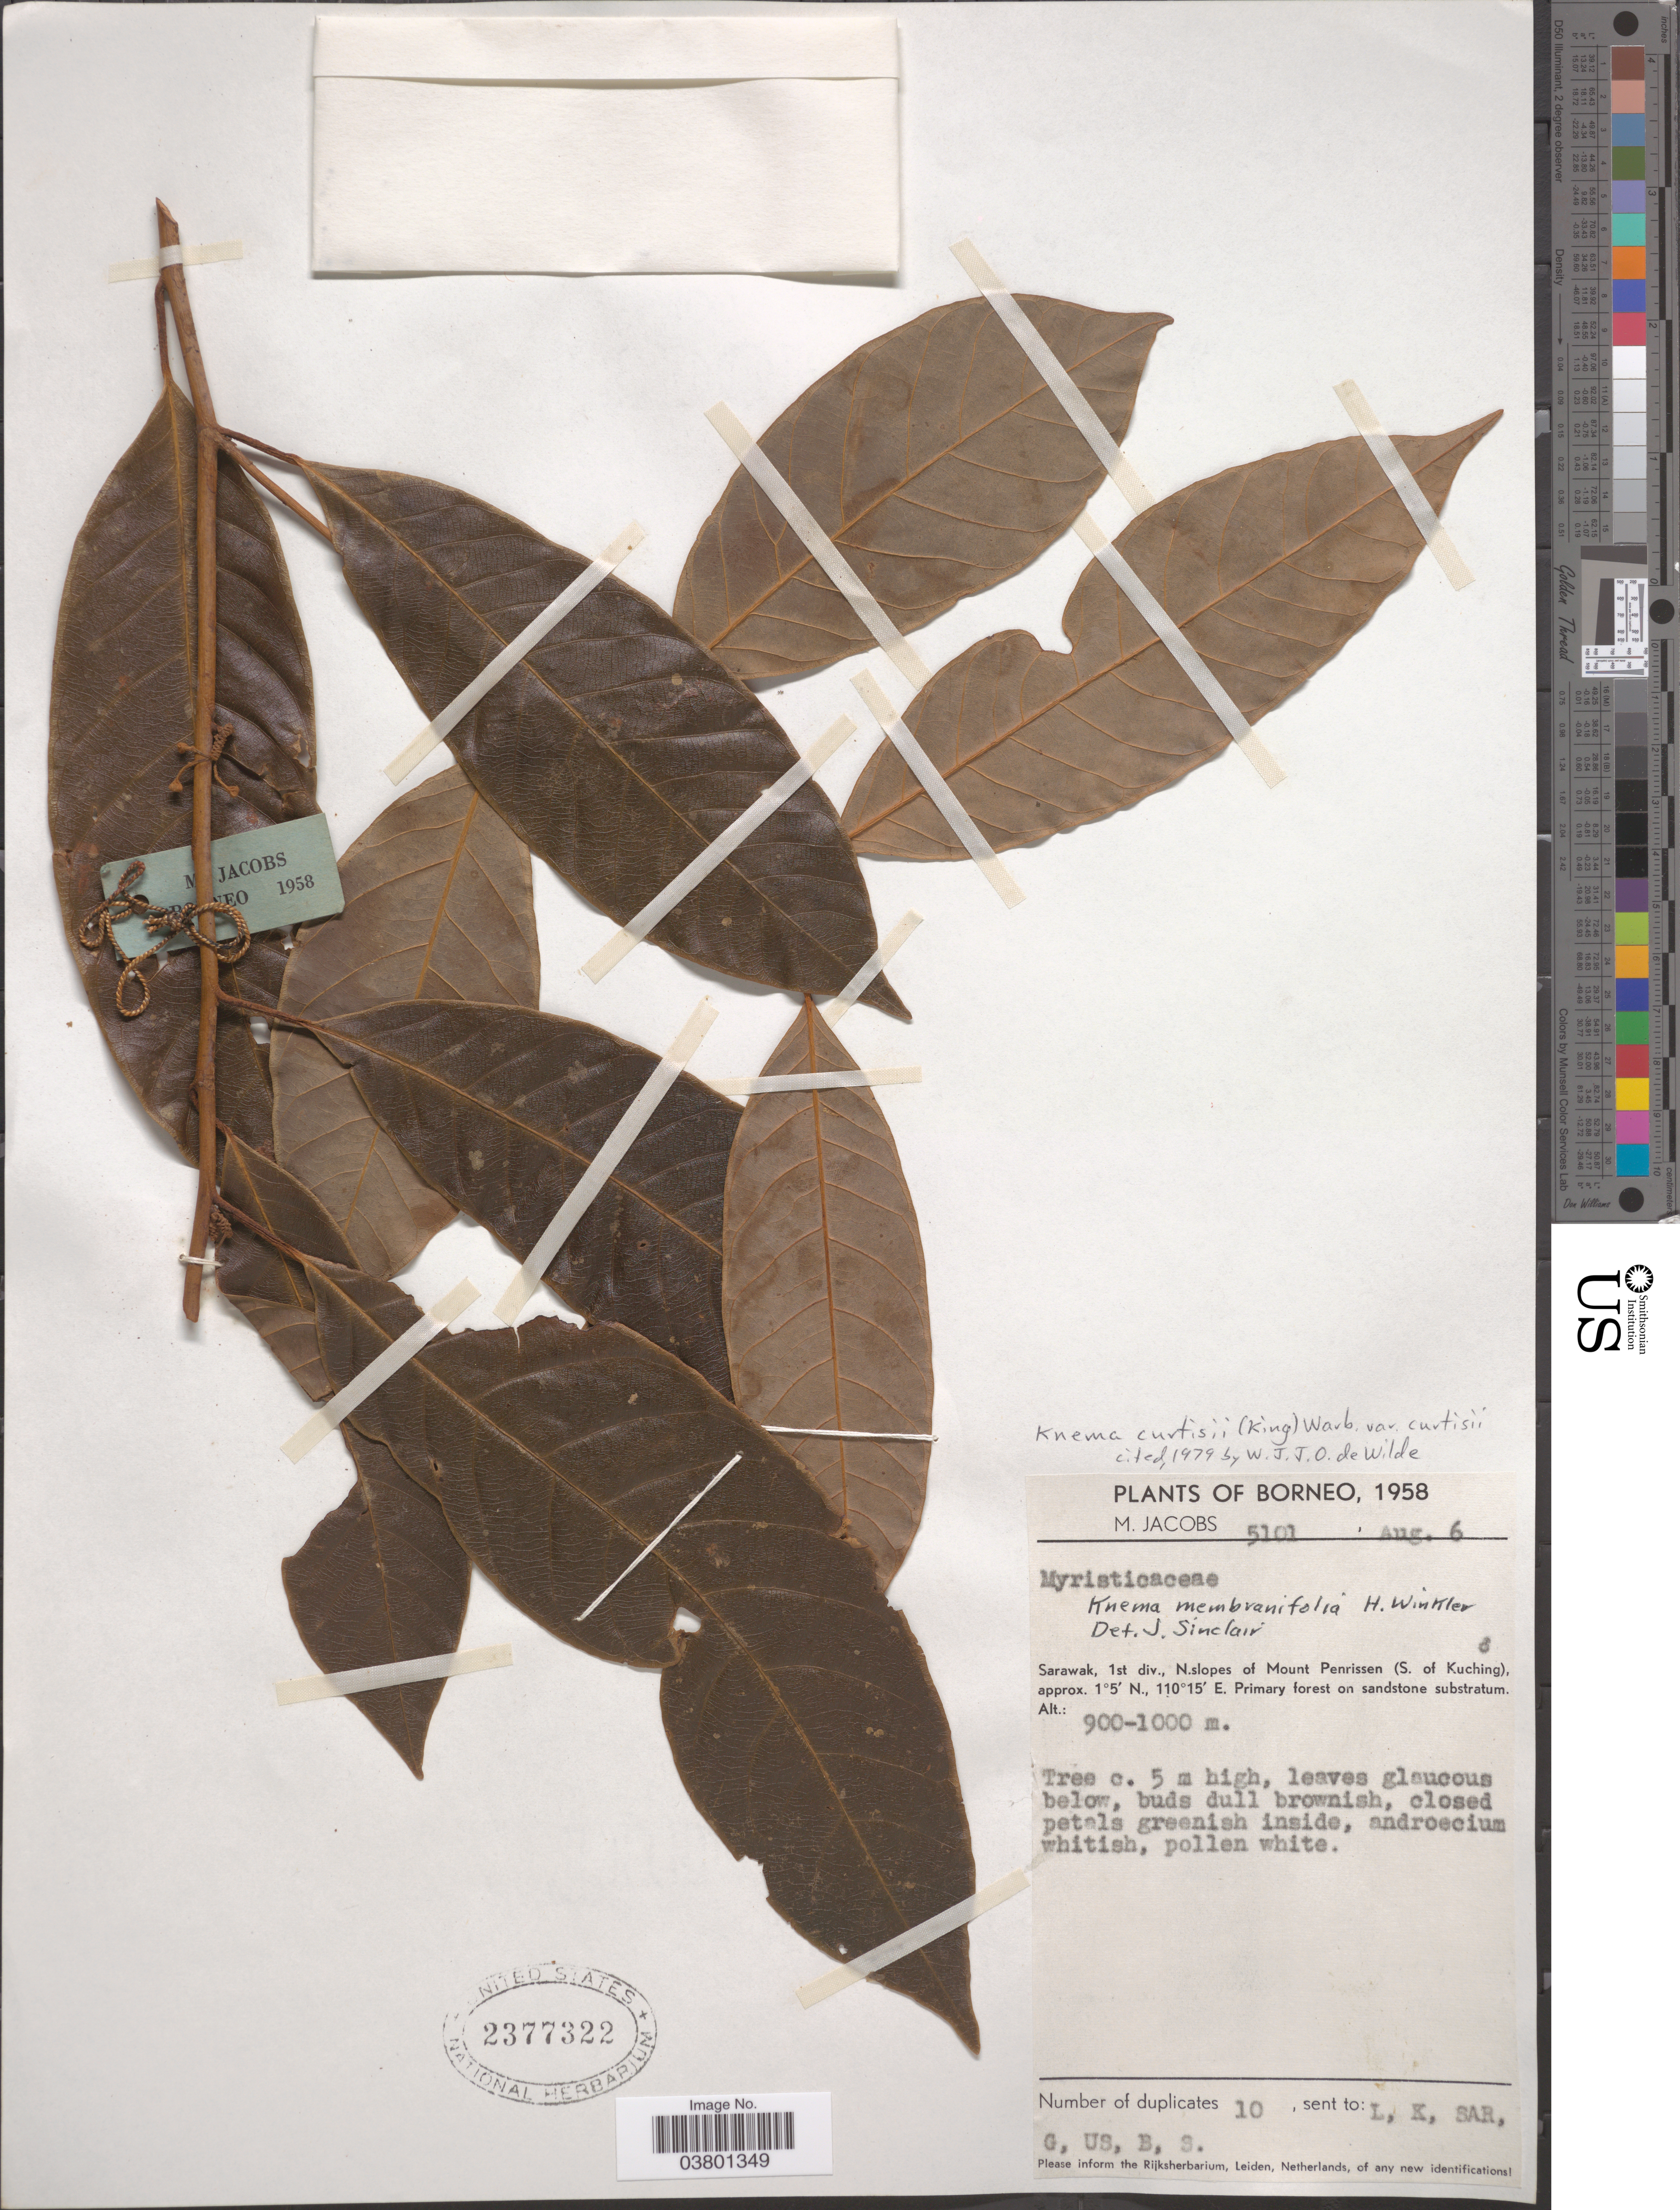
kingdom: Plantae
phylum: Tracheophyta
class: Magnoliopsida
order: Magnoliales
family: Myristicaceae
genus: Knema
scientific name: Knema curtisii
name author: Warb.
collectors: M. Jacobs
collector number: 5101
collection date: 1958-08-06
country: Malaysia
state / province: Sarawak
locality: Borneo. 1st div., N.slopes of Mount Penrissen (S.of Kuching).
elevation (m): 900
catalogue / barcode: US 2377322